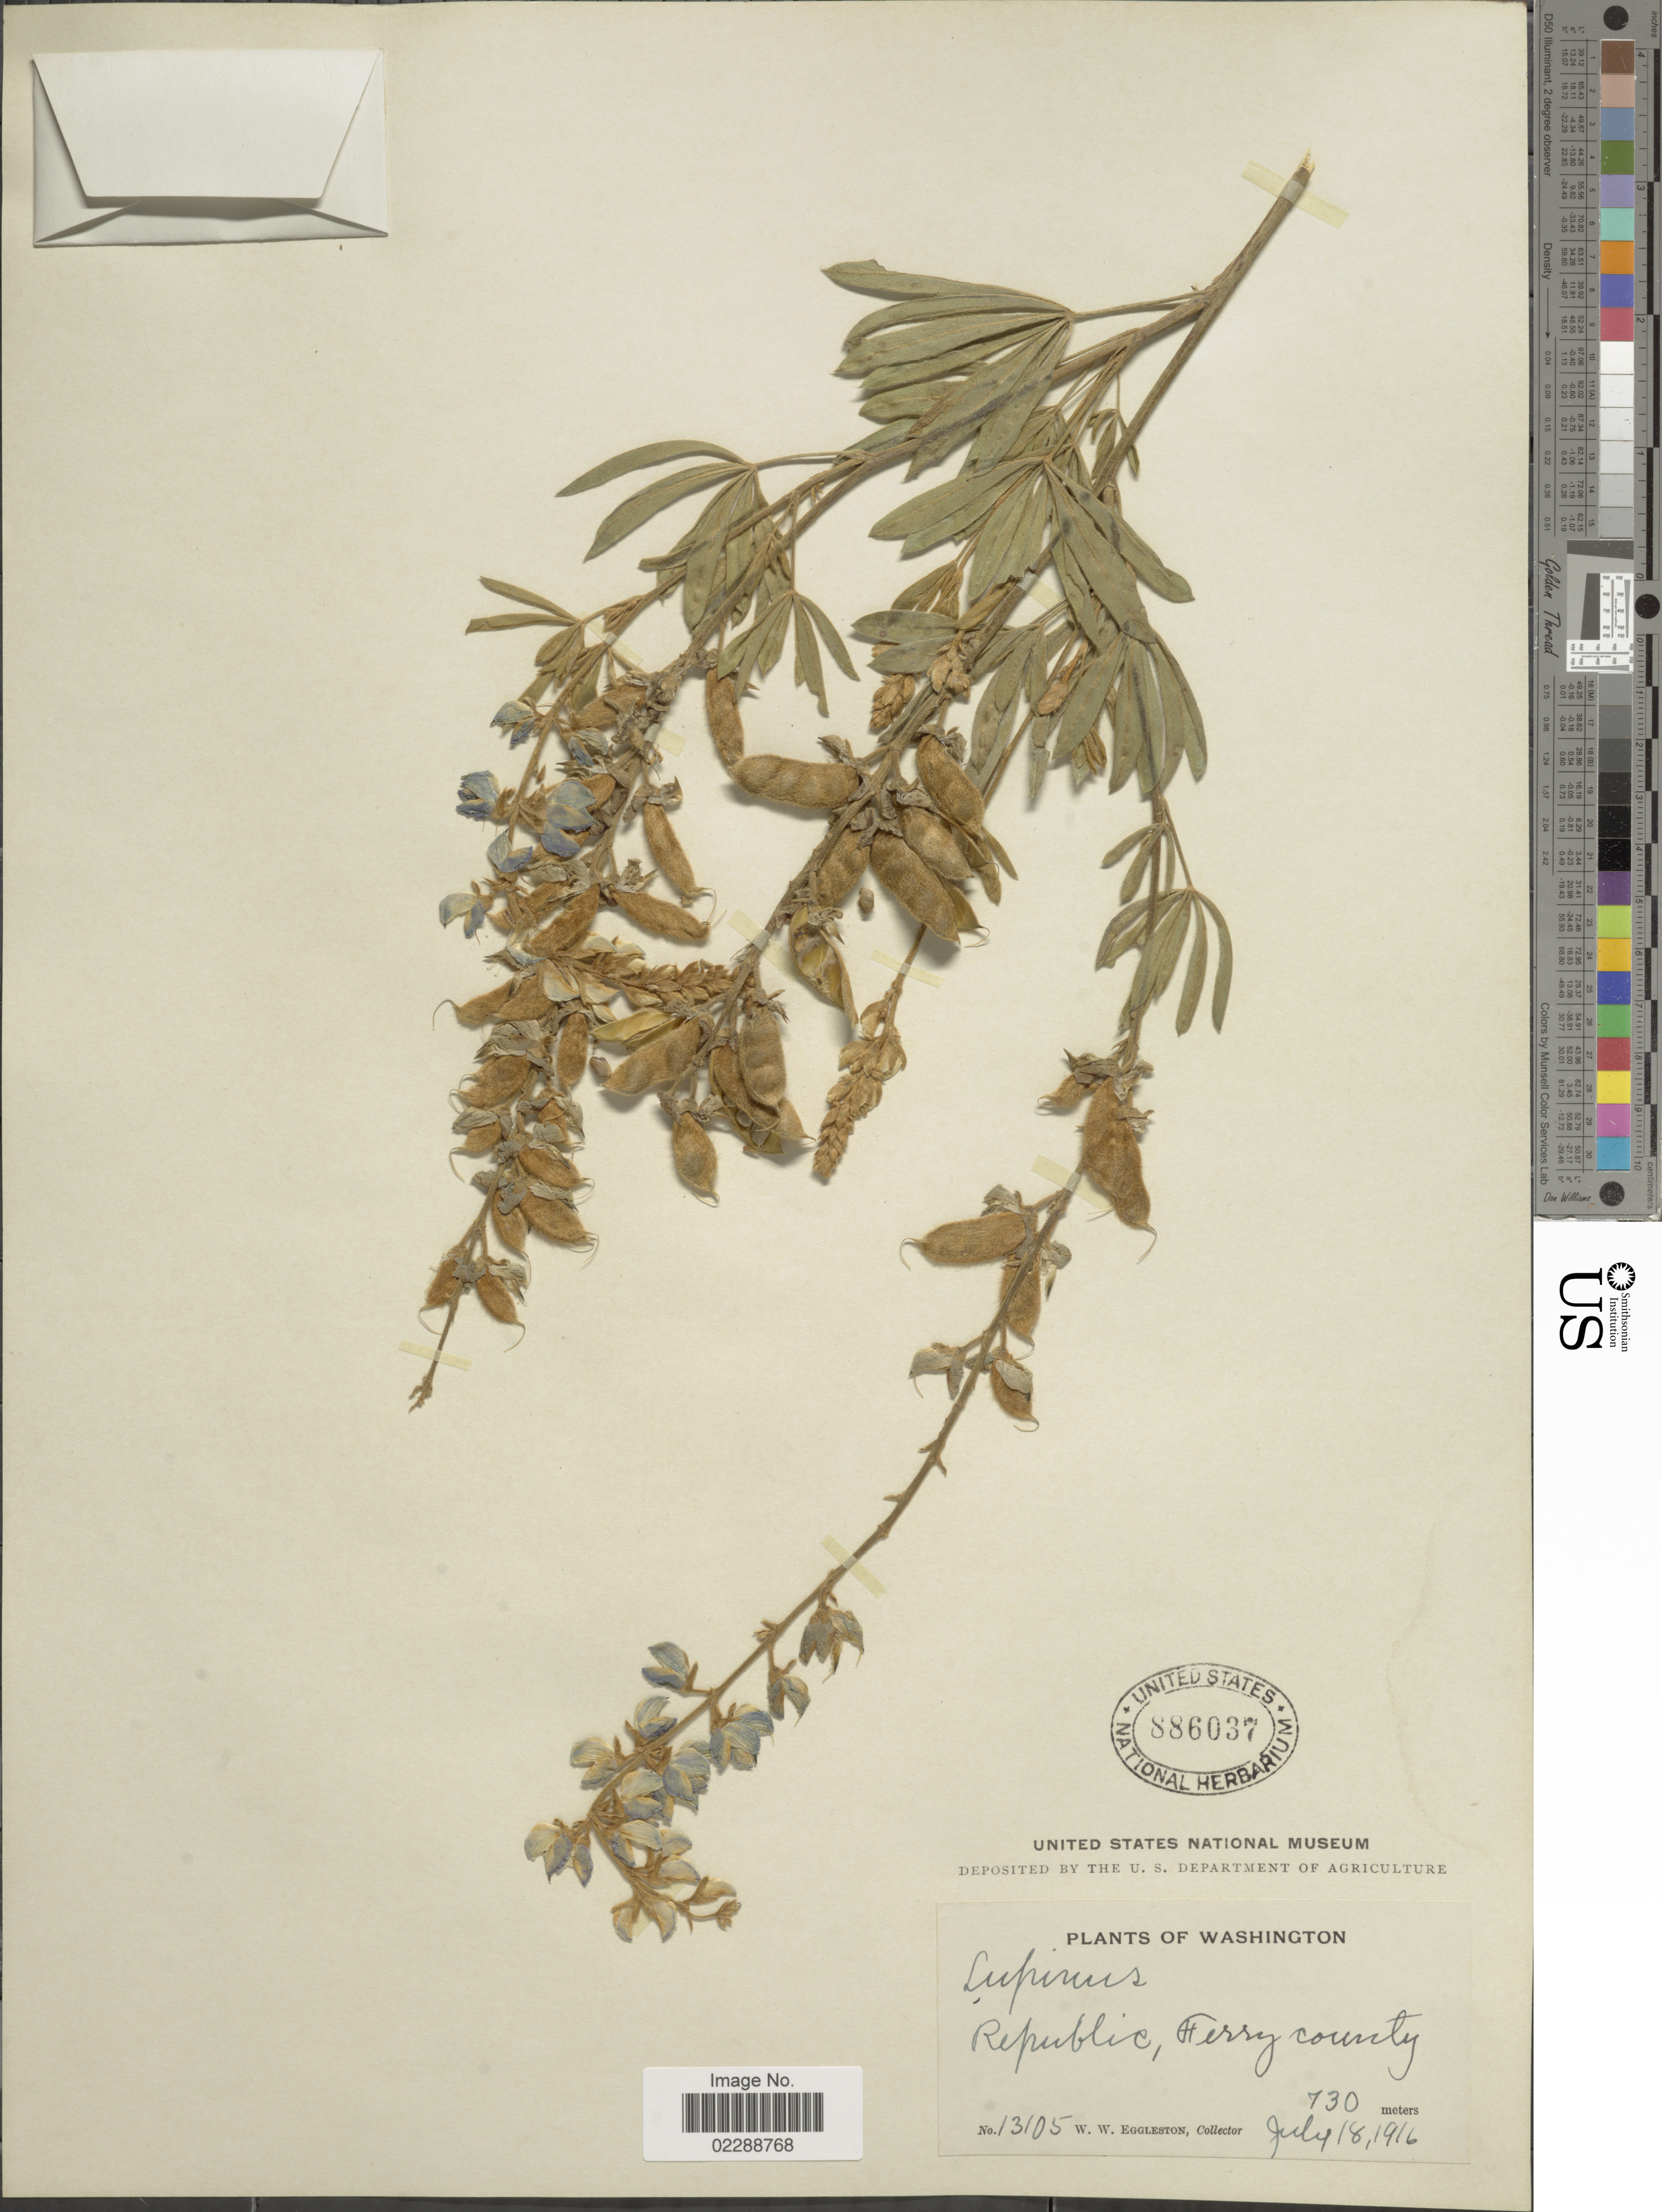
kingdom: Plantae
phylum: Tracheophyta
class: Magnoliopsida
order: Fabales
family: Fabaceae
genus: Lupinus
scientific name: Lupinus sp.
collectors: W. W. Eggleston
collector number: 13105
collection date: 1916-07-18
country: United States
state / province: Washington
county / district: Ferry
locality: Republic, Ferry County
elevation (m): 730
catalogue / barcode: US 886037